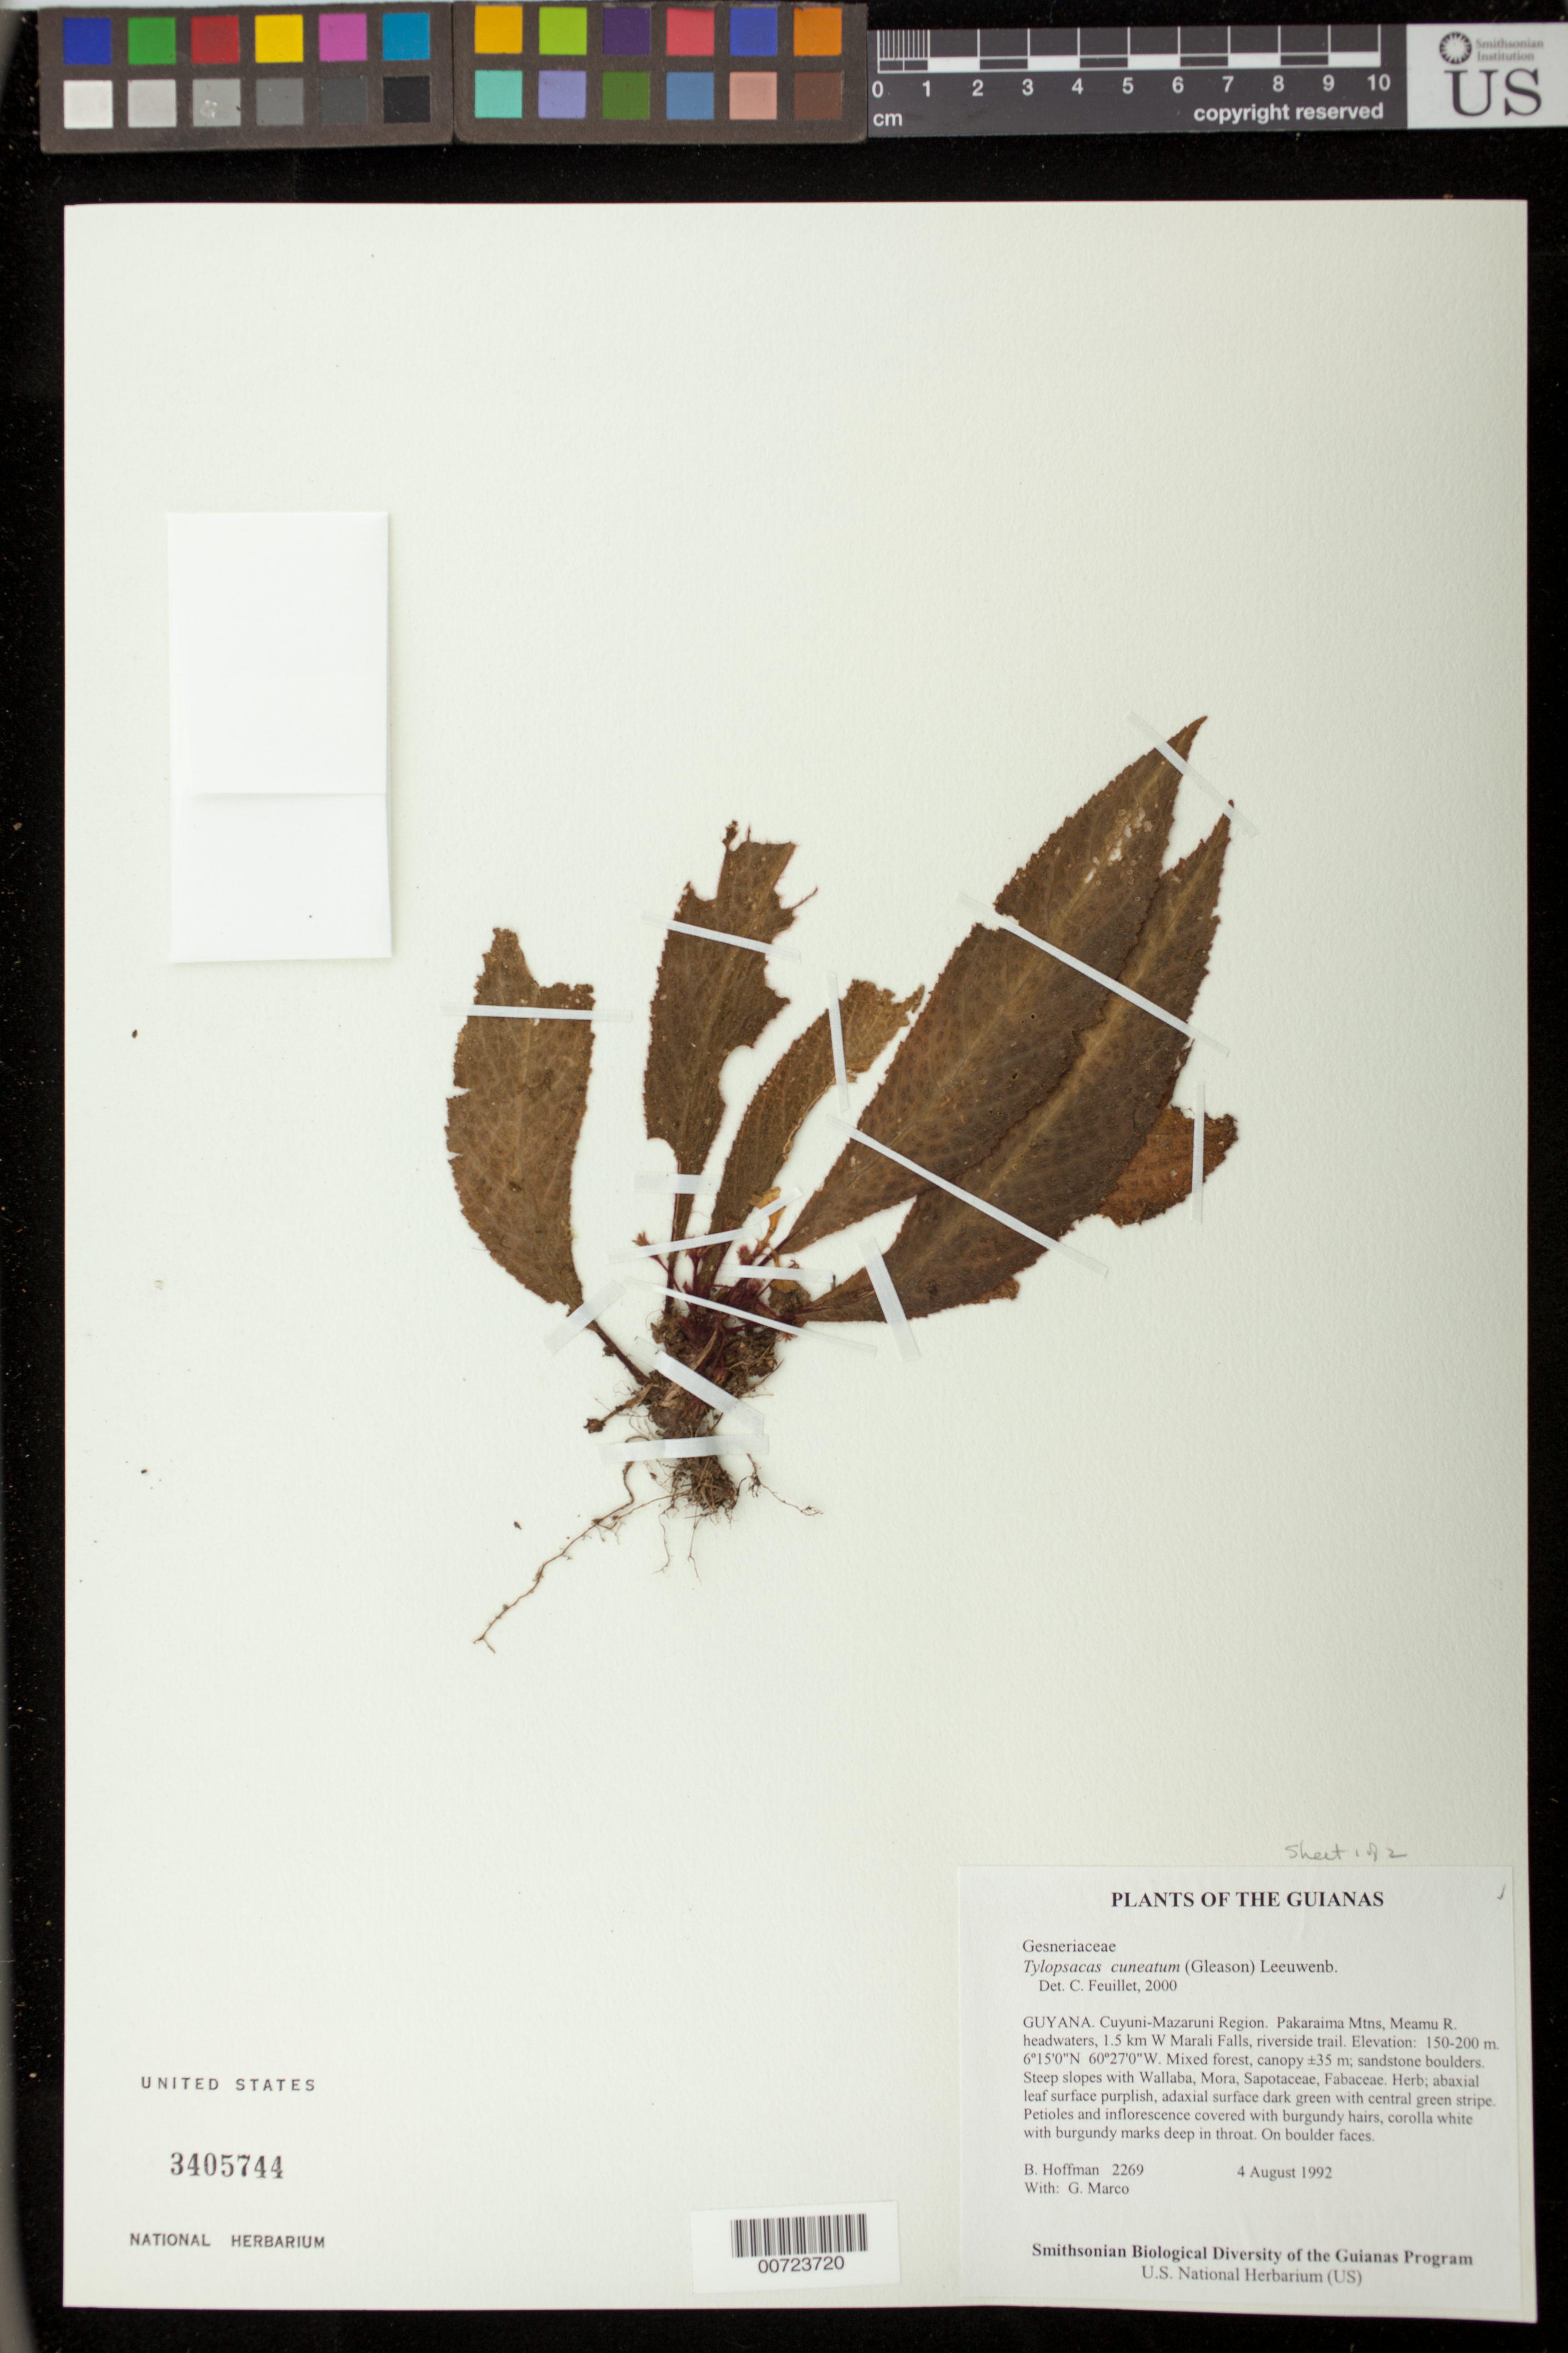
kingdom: Plantae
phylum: Tracheophyta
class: Magnoliopsida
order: Lamiales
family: Gesneriaceae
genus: Tylopsacas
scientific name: Tylopsacas cuneata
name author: (Gleason) Leeuwenb.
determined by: Feuillet, C.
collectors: B. Hoffman & G. Marco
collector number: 2269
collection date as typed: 04 Aug 1992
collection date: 1992-08-04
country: Guyana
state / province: Cuyuni-Mazaruni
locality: Pakaraima Mtns, Meamu R. headwaters, 1.5 km W Marali Falls, riverside trail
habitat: Mixed forest, canopy ±35 m; sandstone bolders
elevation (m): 150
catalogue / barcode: US 3405744